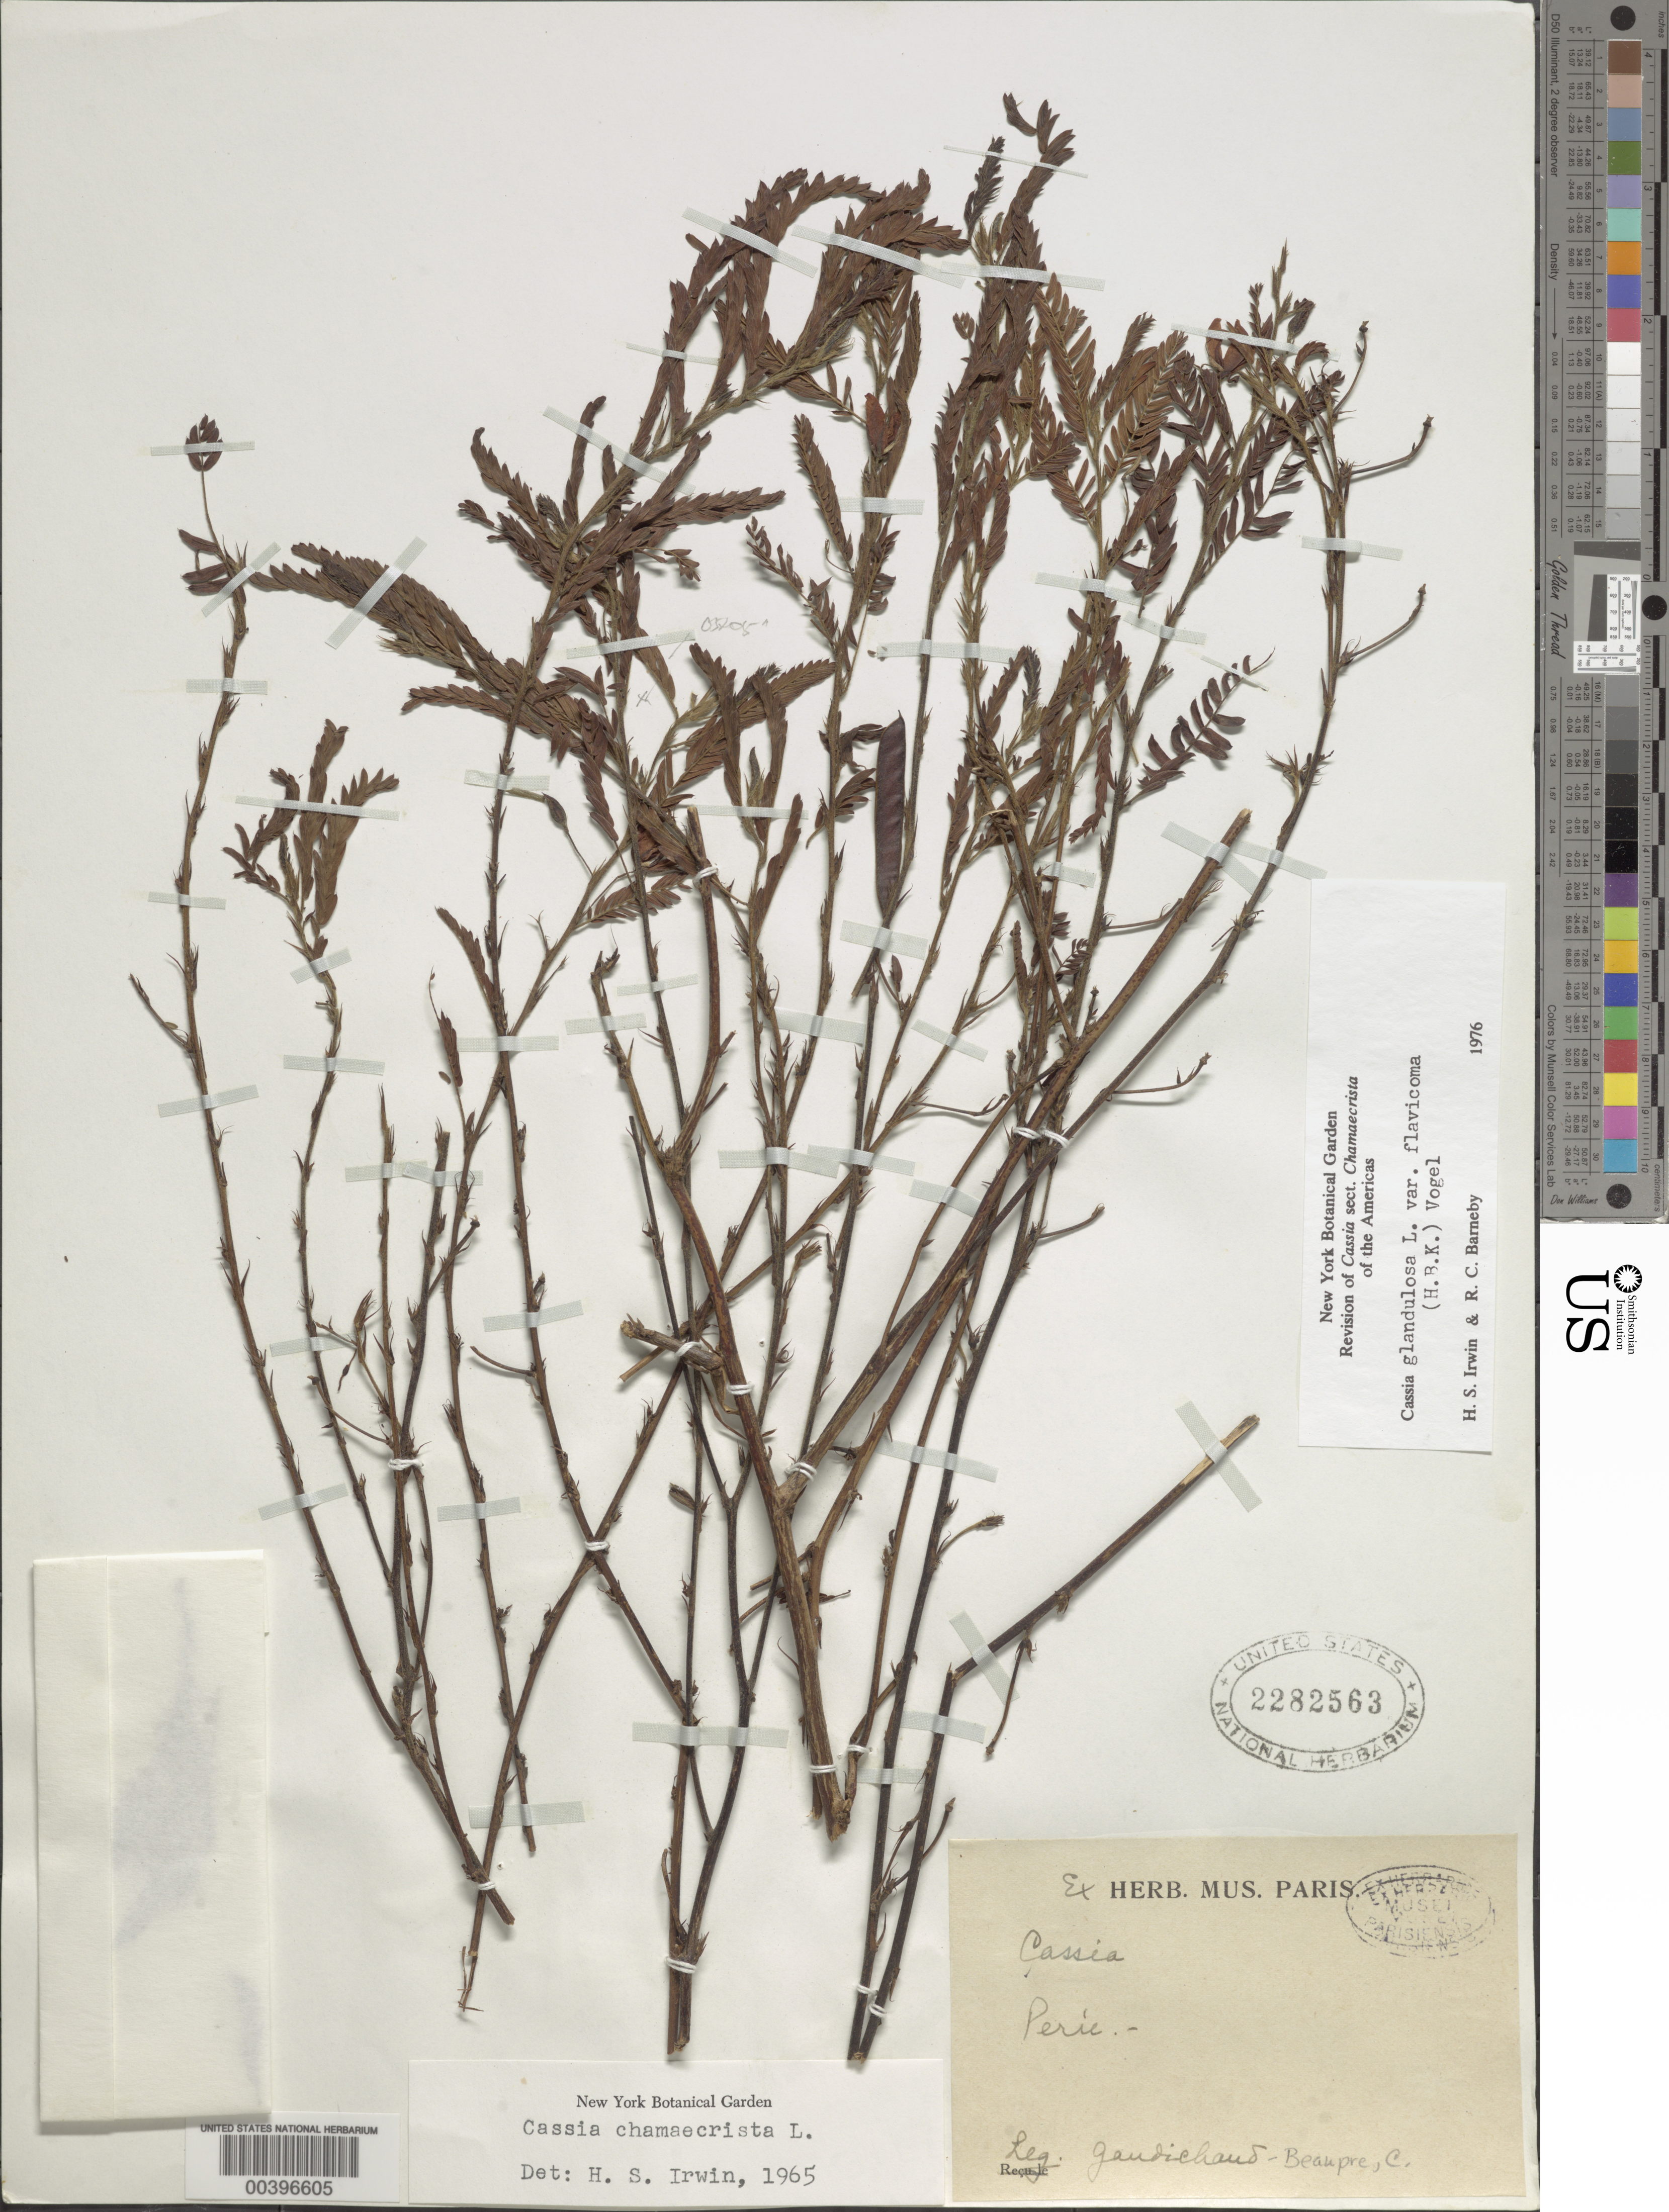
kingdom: Plantae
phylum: Tracheophyta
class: Magnoliopsida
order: Fabales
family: Fabaceae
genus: Chamaecrista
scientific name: Chamaecrista glandulosa var. flavicoma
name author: (Kunth) H.S. Irwin & Barneby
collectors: C. Gaudichaud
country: Peru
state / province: San Martín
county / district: Mariscal Cáceres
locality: Rio Huallaga, margen Derecha del; Balsa Probana; dtto. Tocache Nuevo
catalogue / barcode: US 2282563